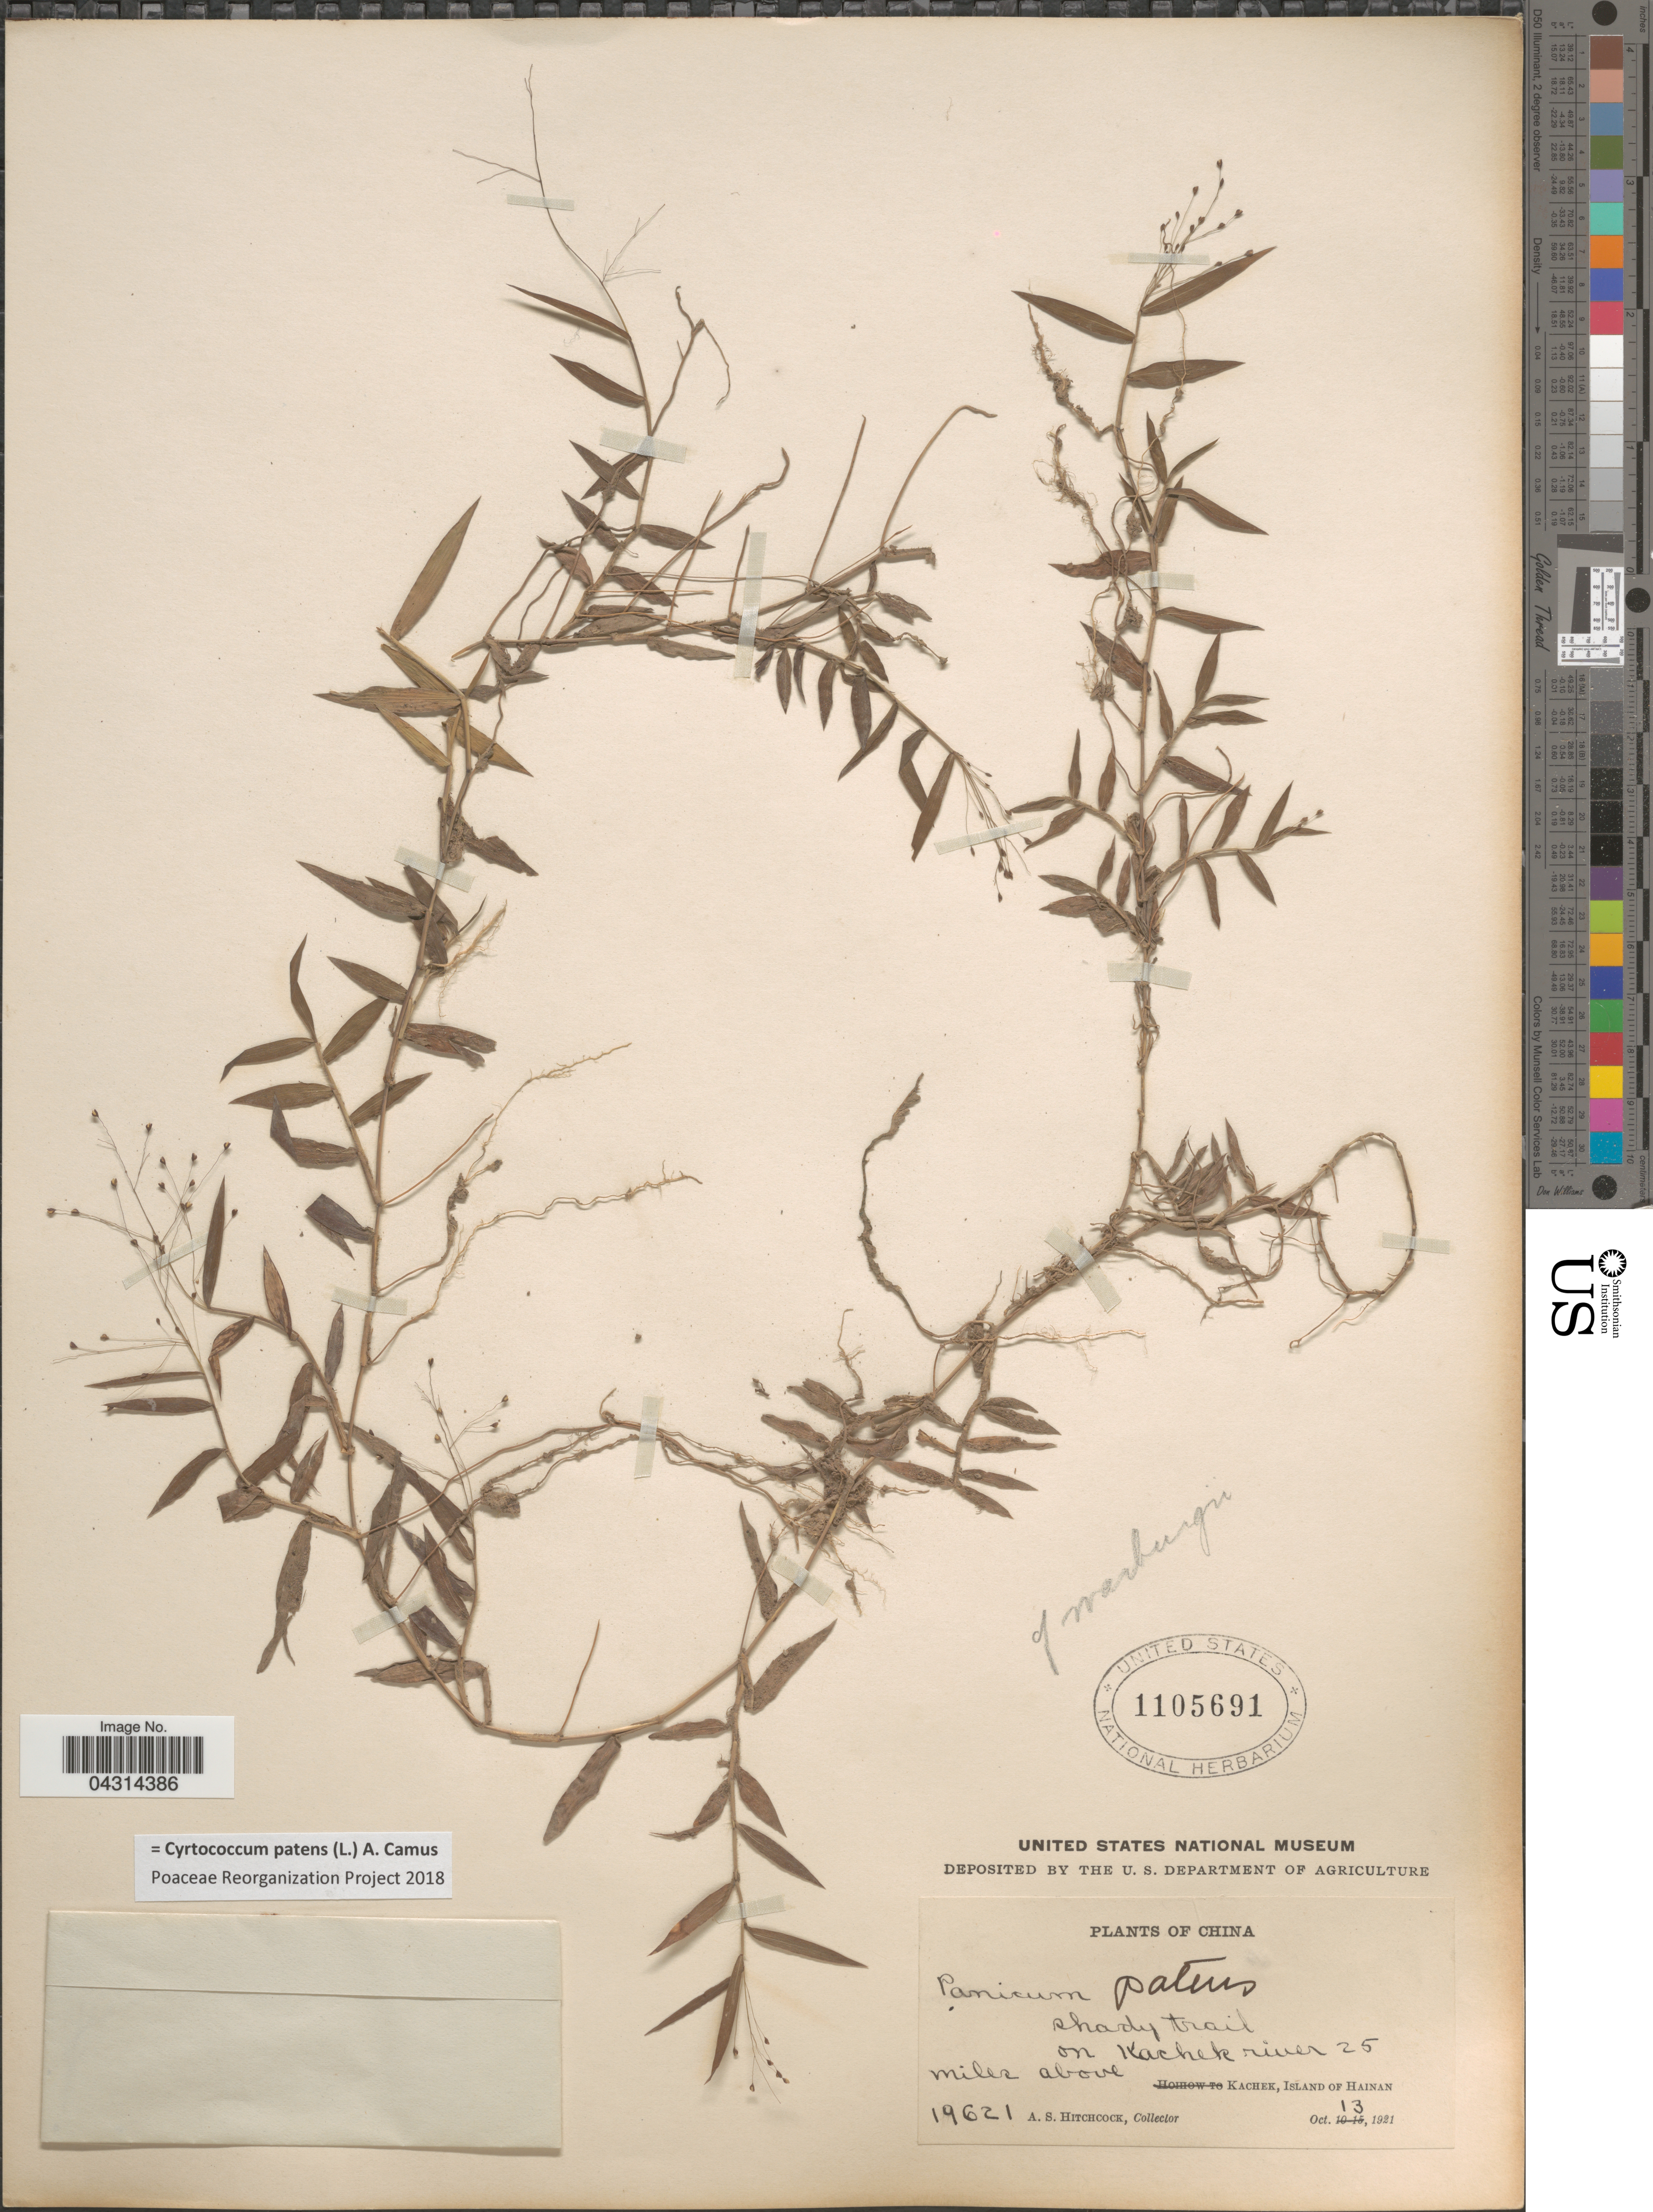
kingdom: Plantae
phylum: Tracheophyta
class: Liliopsida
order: Poales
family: Poaceae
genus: Cyrtococcum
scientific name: Cyrtococcum patens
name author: (L.) A. Camus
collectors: A. S. Hitchcock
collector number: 19621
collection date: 1921-10-13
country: China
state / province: Hainan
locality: On Kachek river 25 miles above Kachek, Island of Hainan.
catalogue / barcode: US 1105691